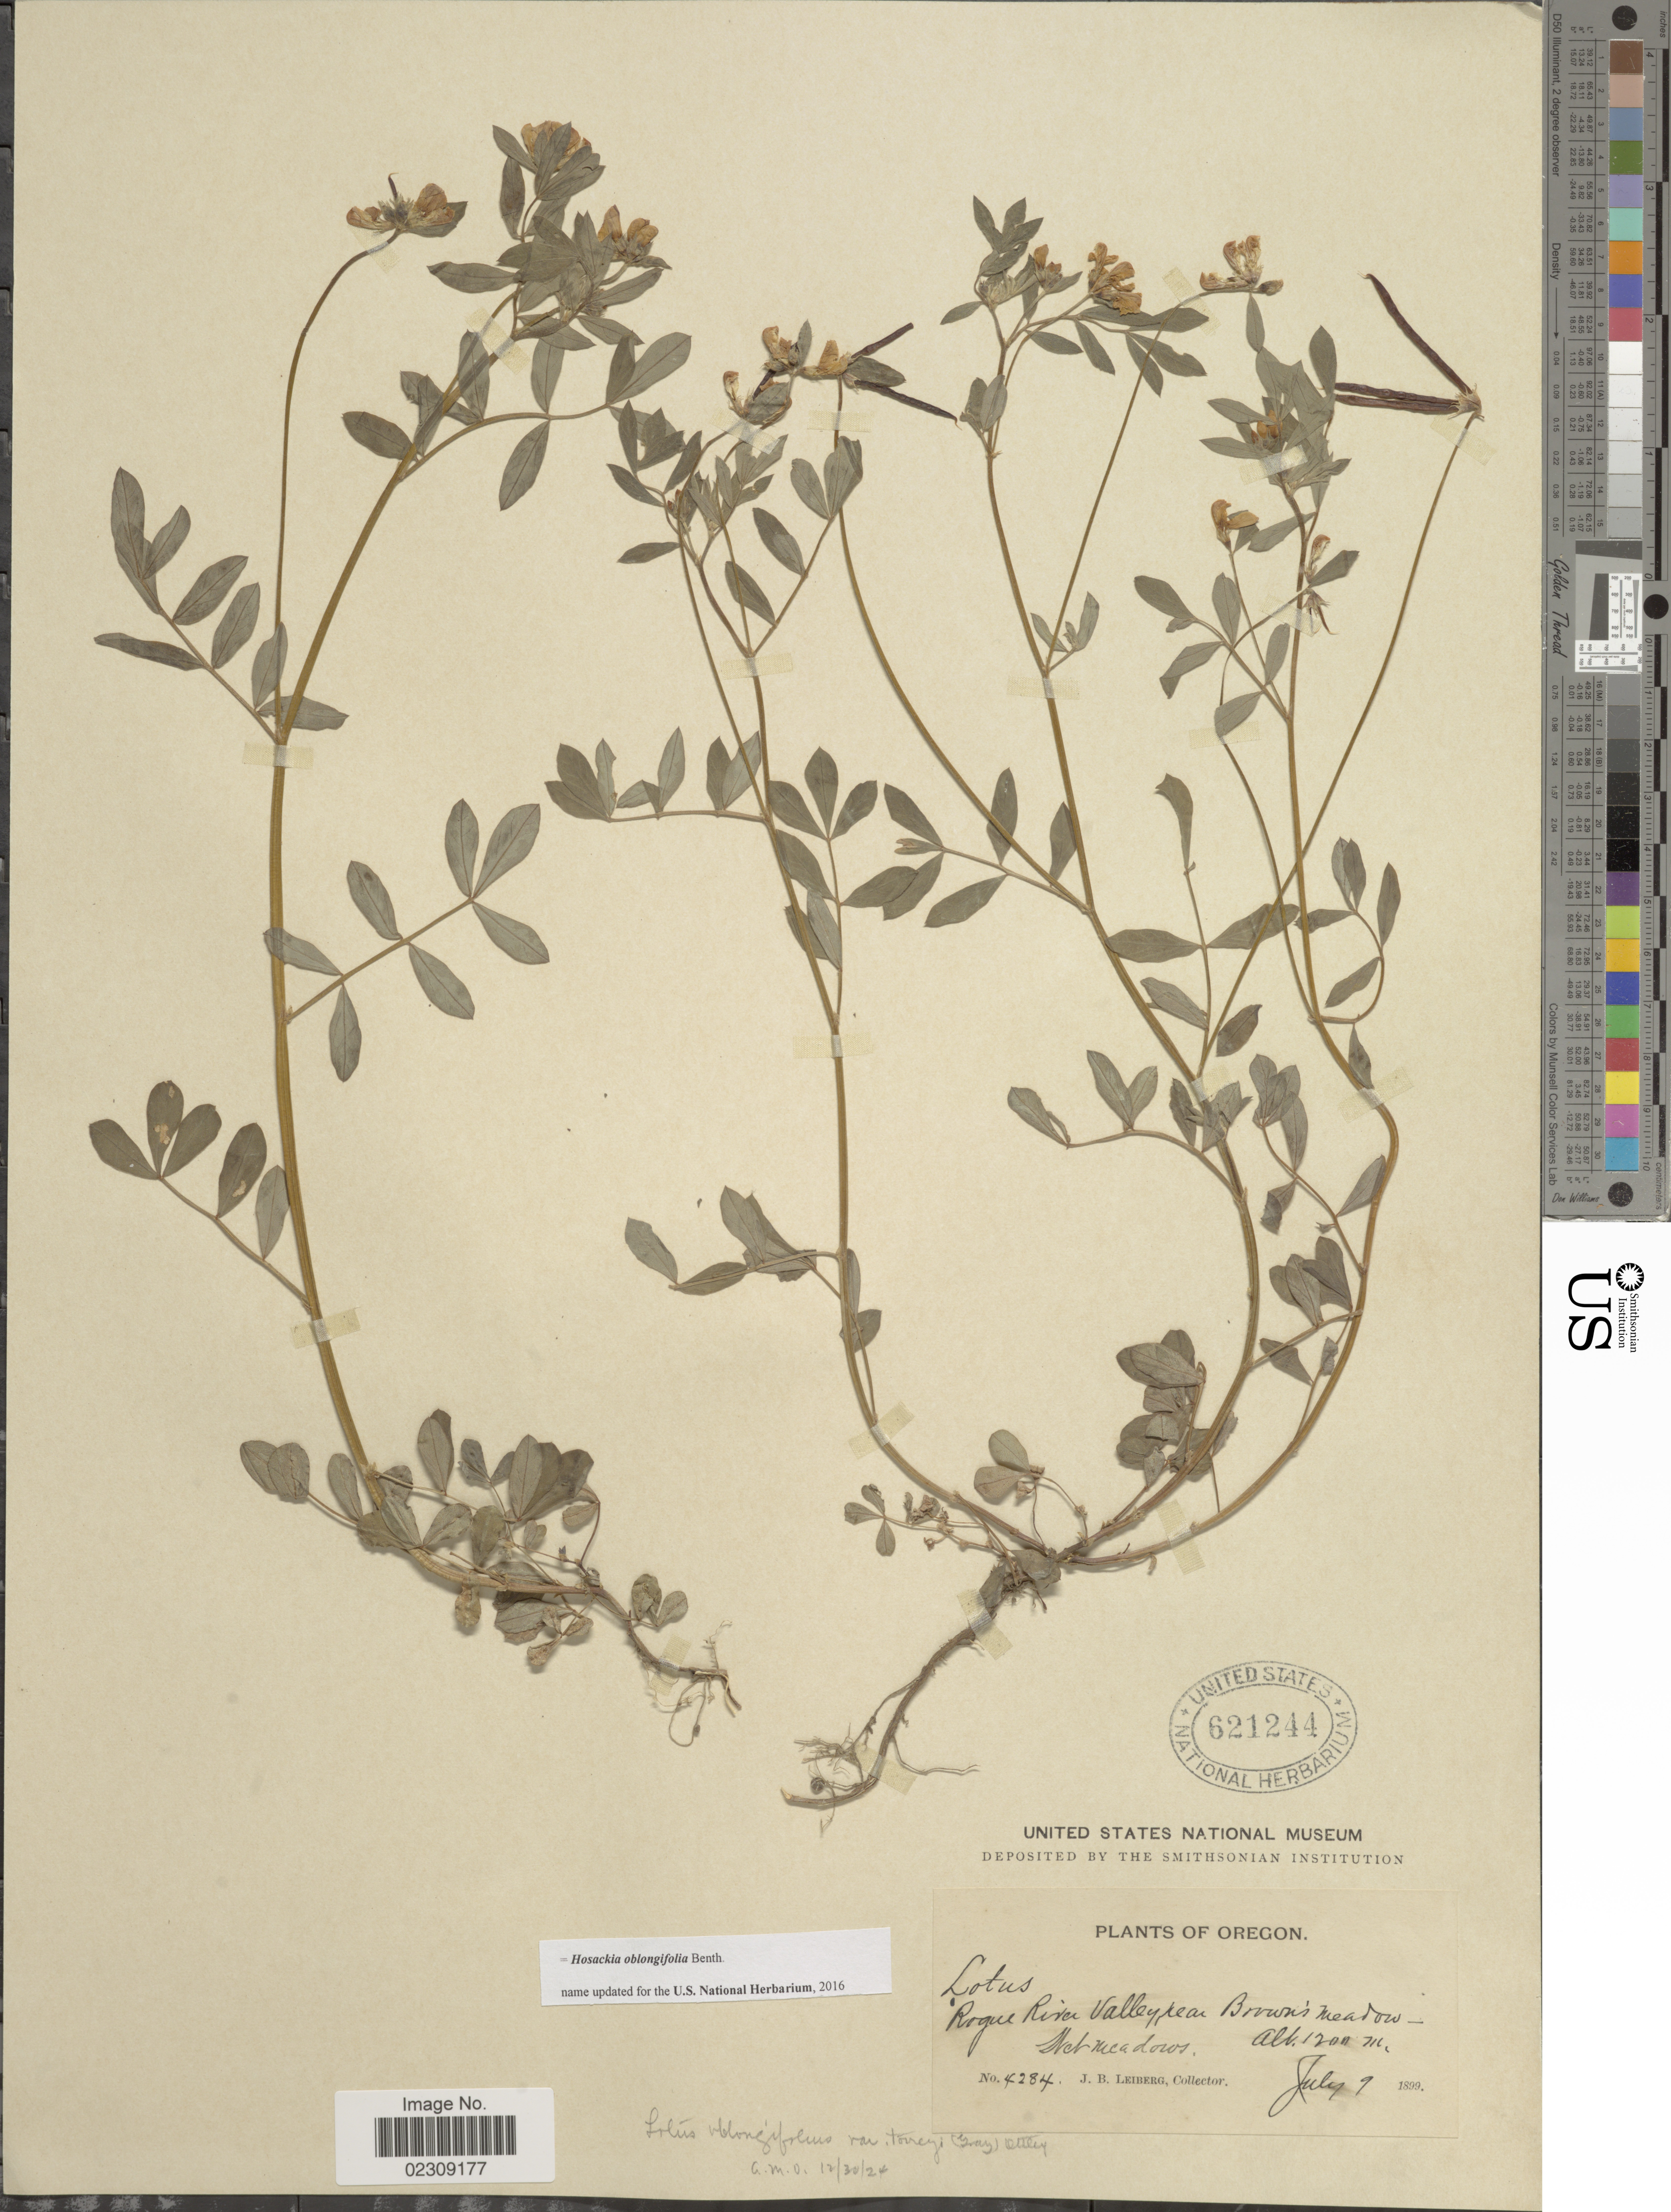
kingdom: Plantae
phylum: Tracheophyta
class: Magnoliopsida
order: Fabales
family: Fabaceae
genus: Hosackia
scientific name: Hosackia oblongifolia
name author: Benth.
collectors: J. B. Leiberg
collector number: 4284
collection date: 1899-07-09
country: United States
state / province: Oregon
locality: Rogue River Valley, near Brown's meadow - Wet meadows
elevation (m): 1200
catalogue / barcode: US 621244